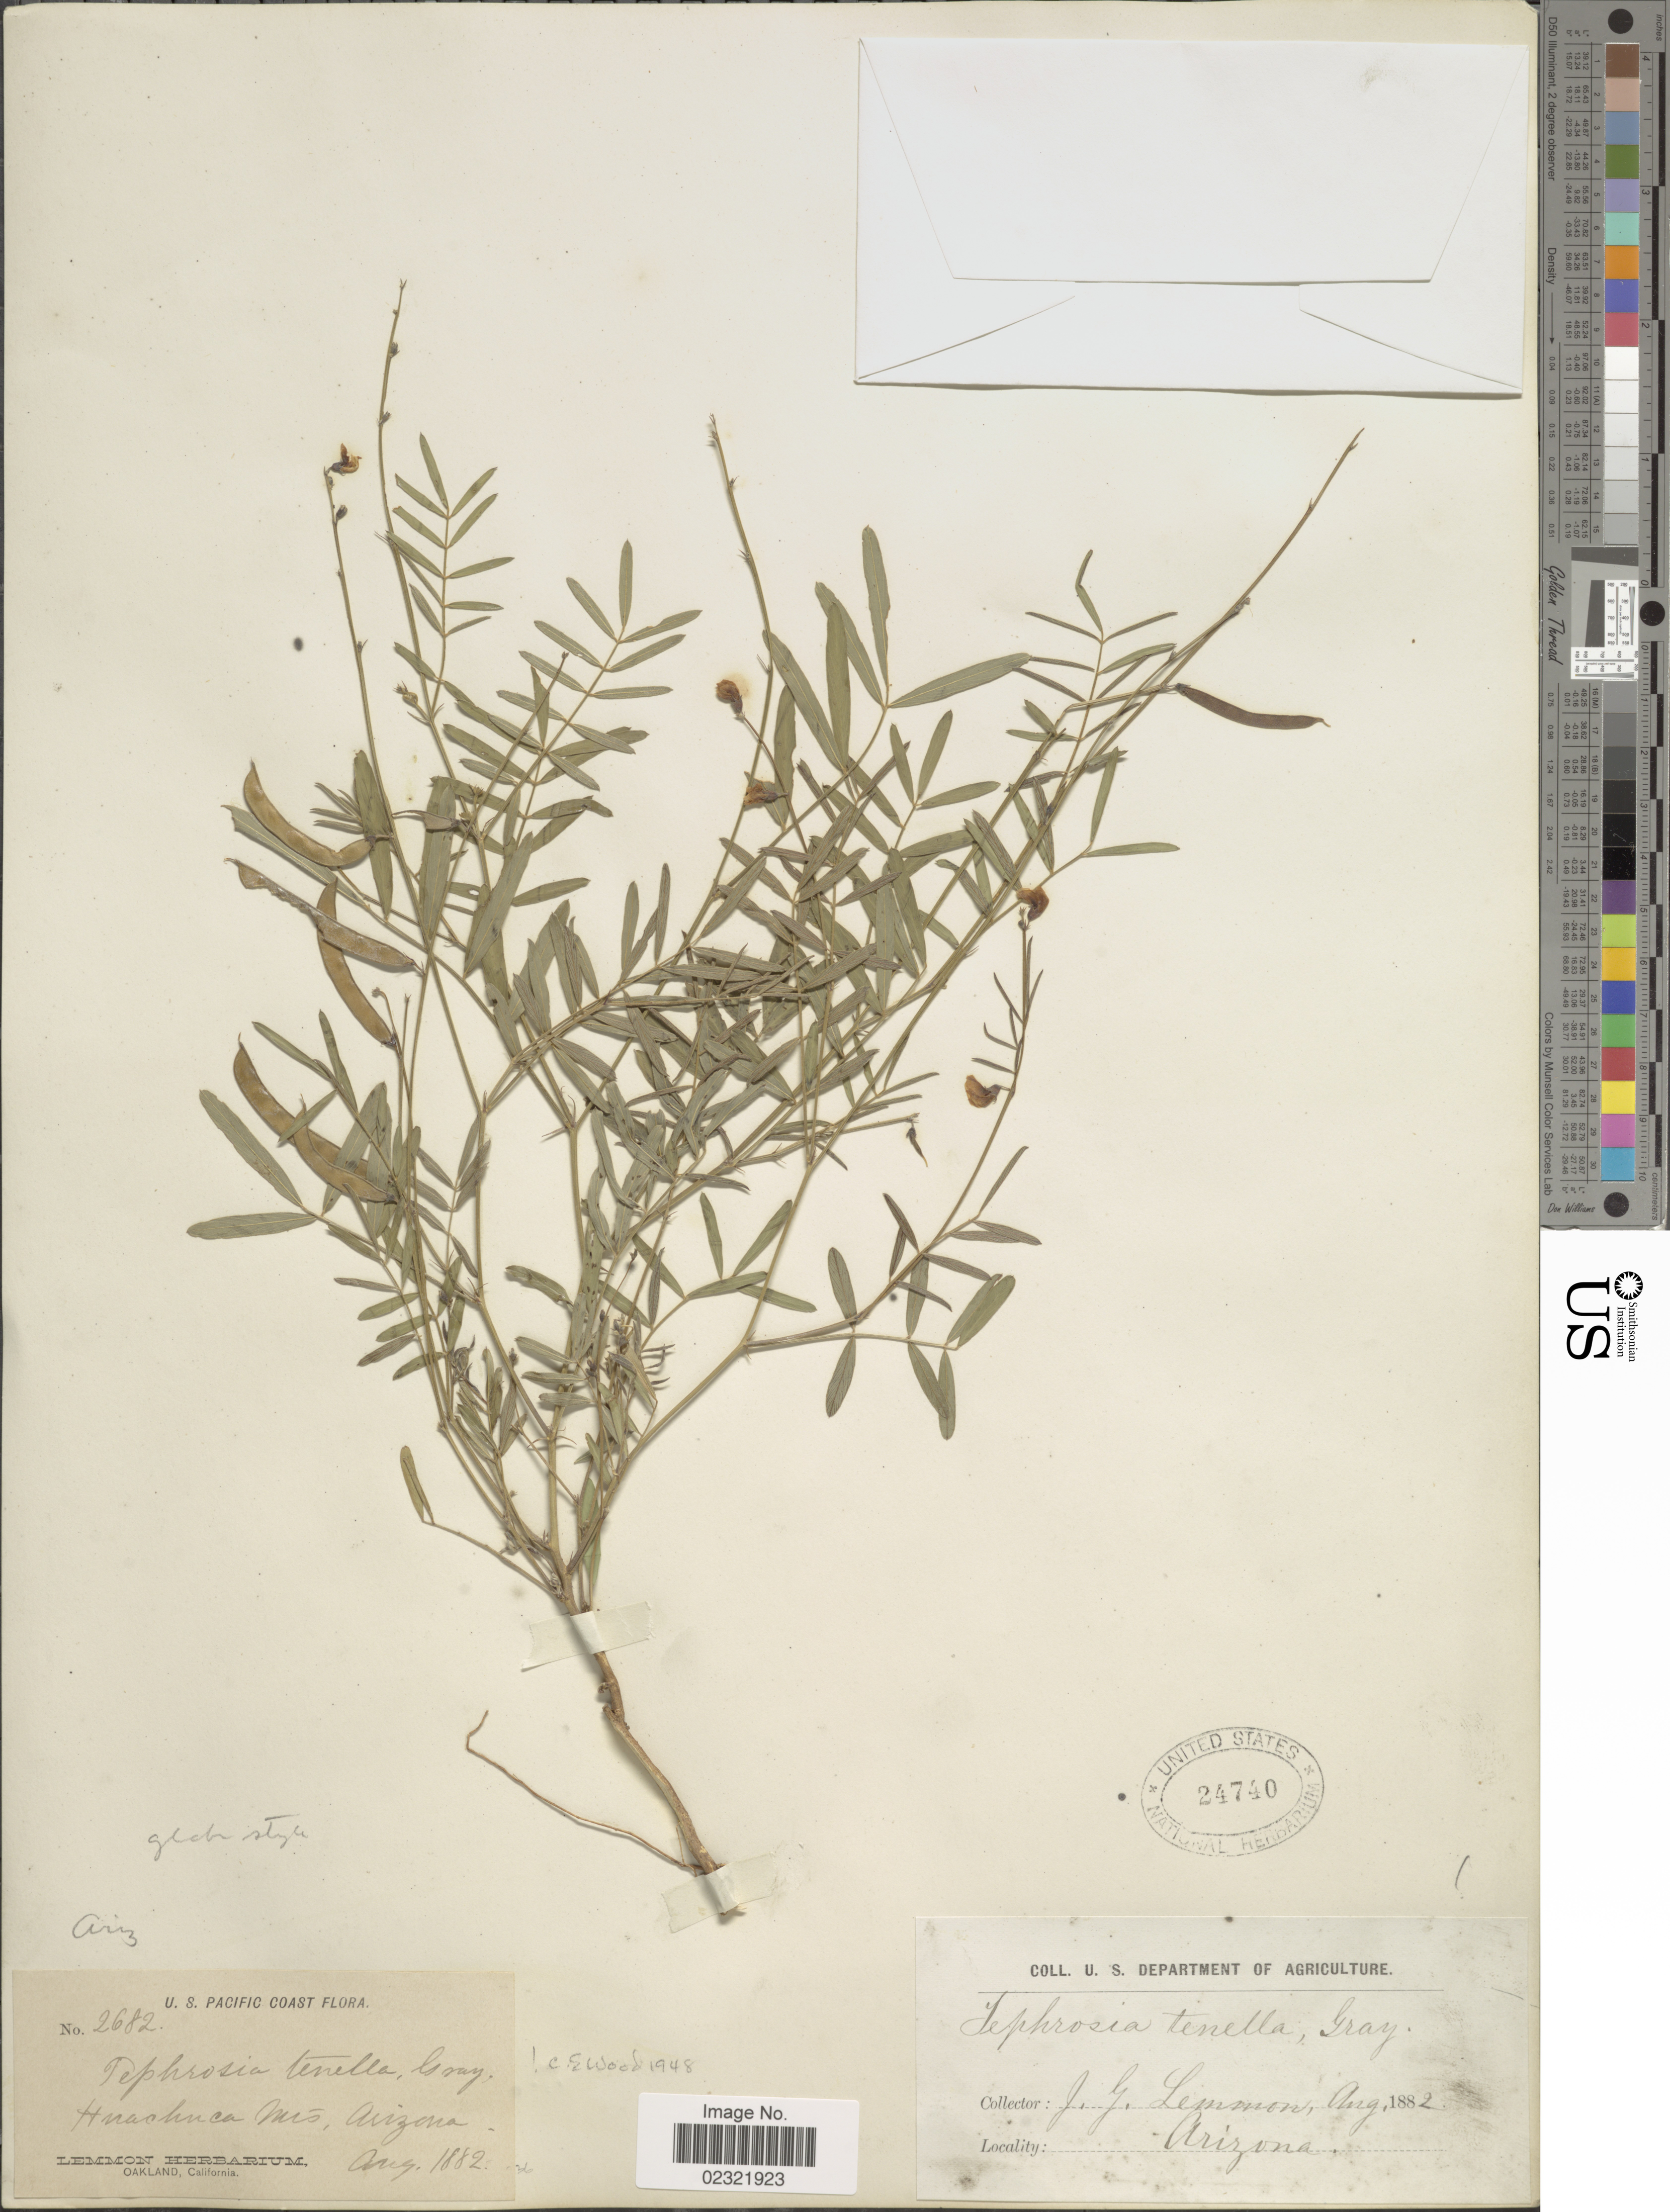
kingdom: Plantae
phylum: Tracheophyta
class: Magnoliopsida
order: Fabales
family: Fabaceae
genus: Tephrosia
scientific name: Tephrosia tenella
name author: A. Gray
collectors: J. Lemmon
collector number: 2682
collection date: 1882-08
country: United States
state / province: Arizona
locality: Huachuca Mts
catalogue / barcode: US 24740